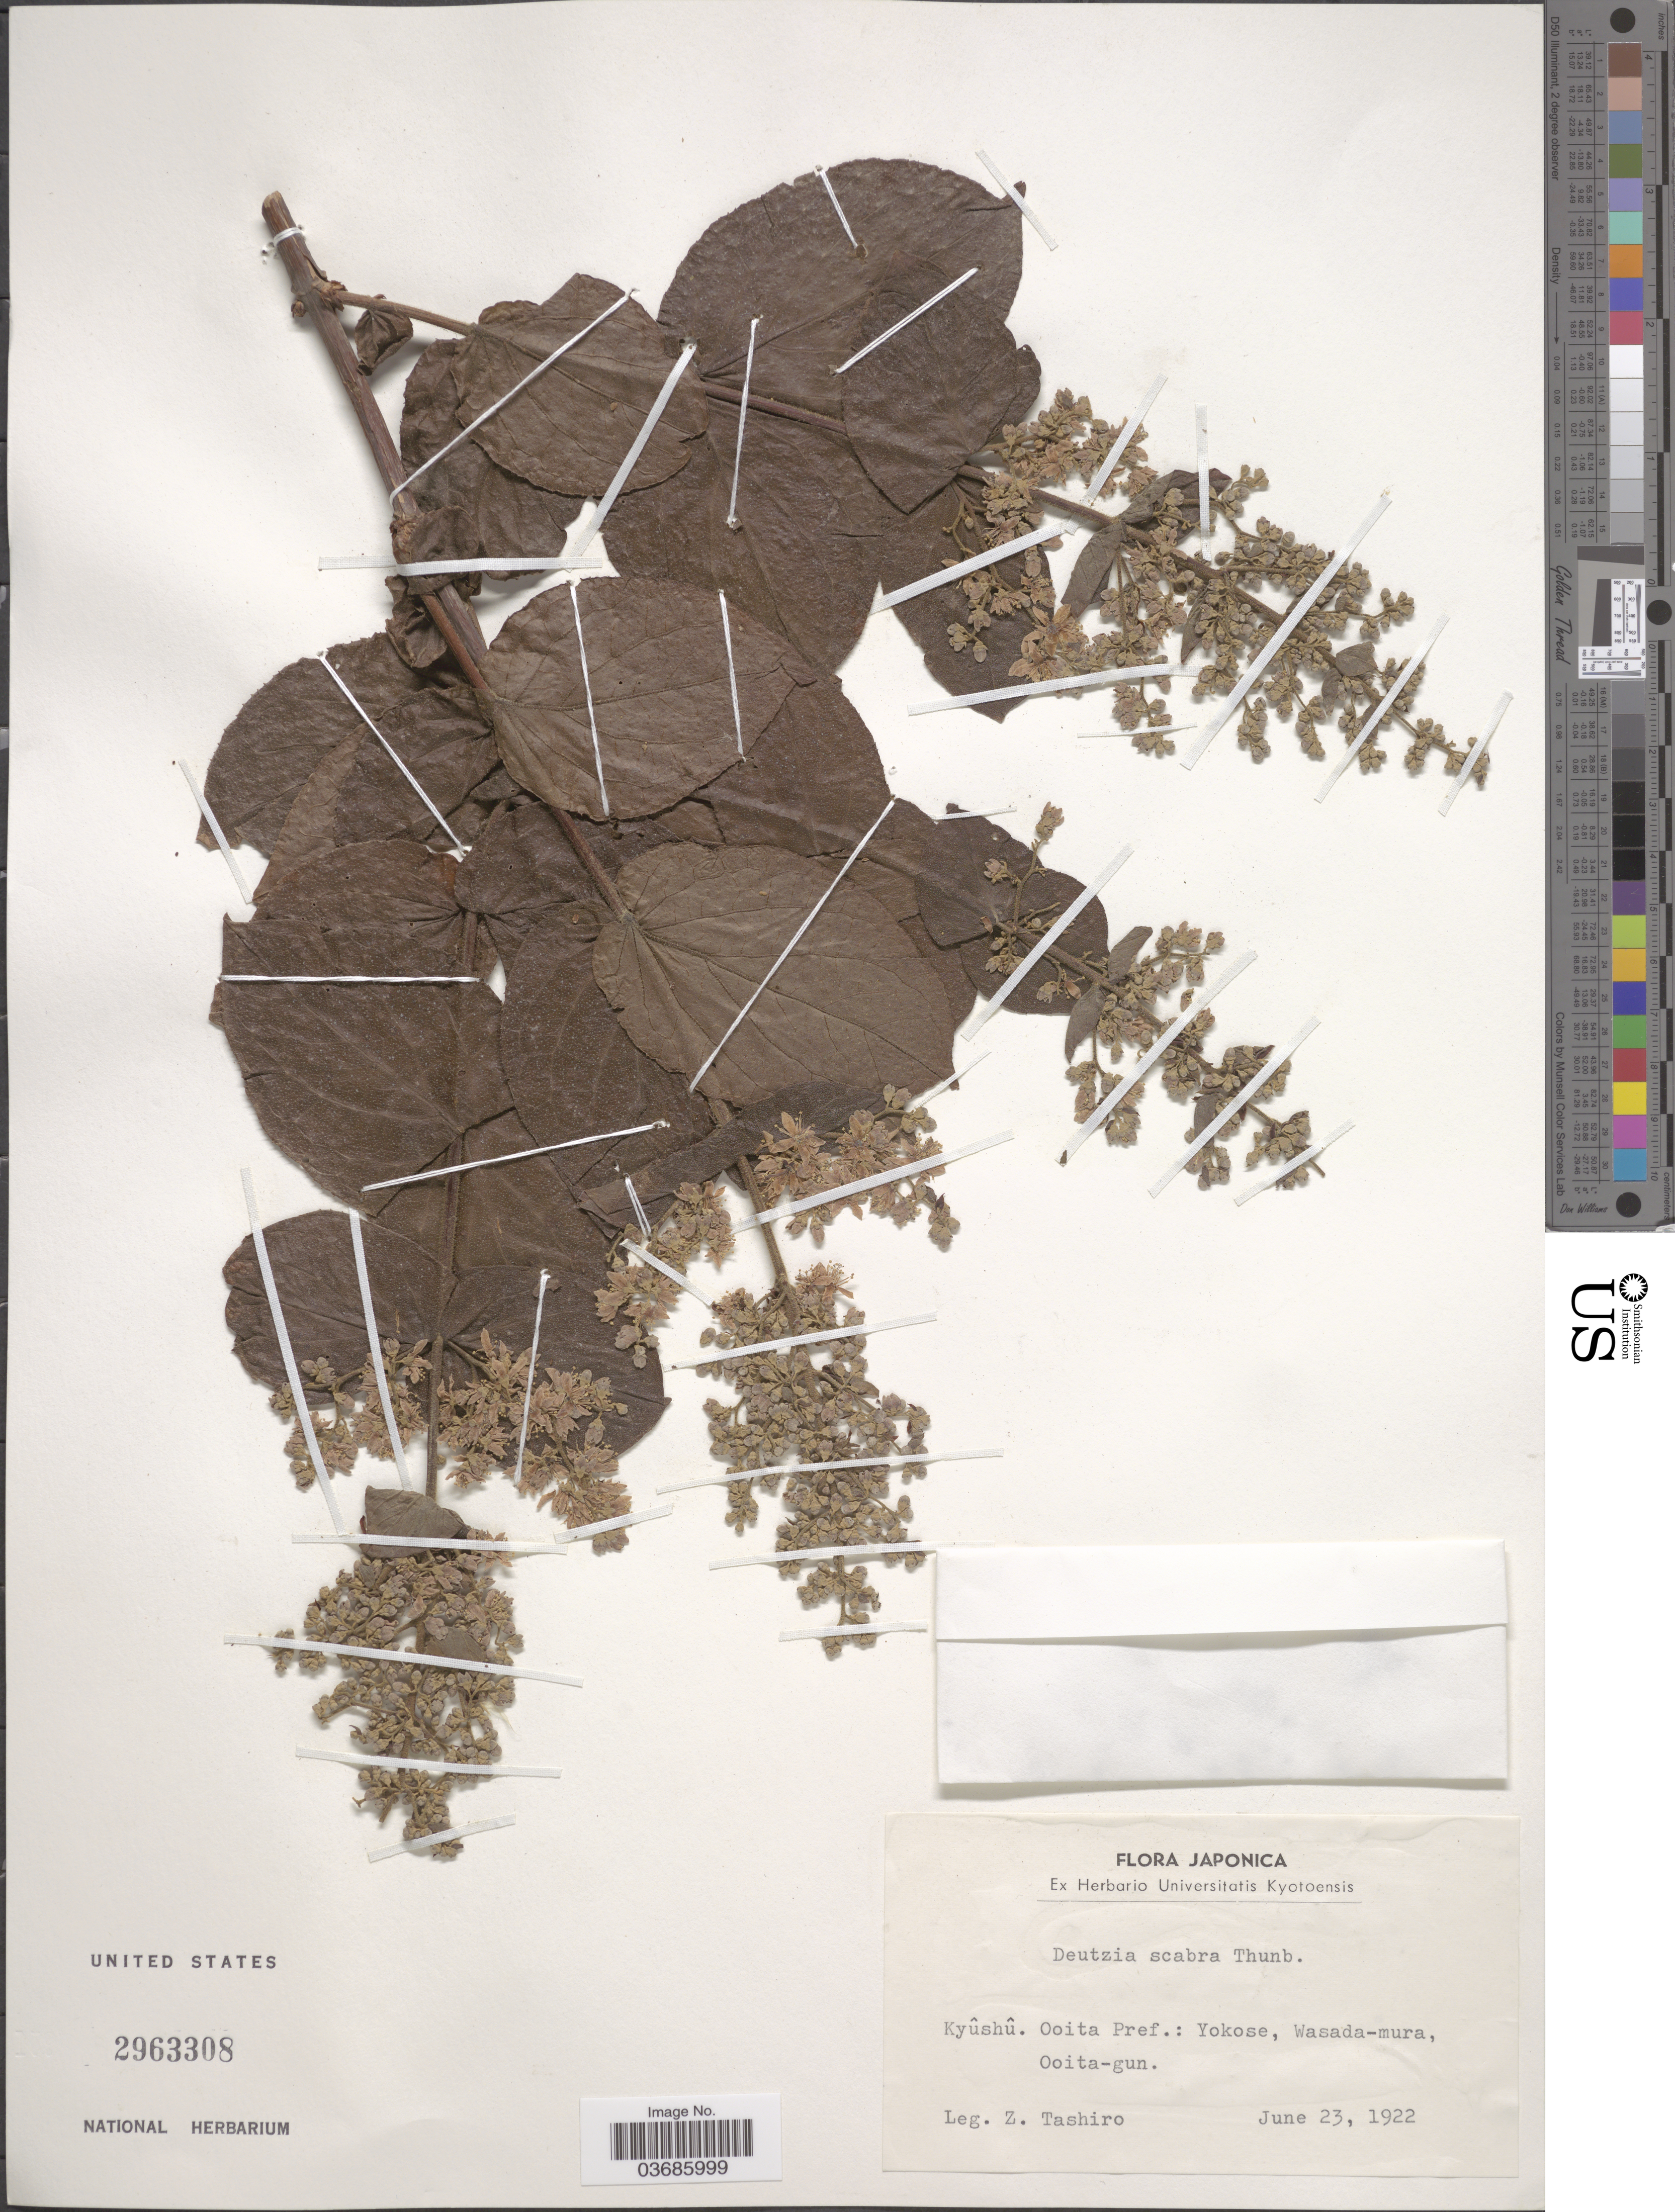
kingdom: Plantae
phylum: Tracheophyta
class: Magnoliopsida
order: Cornales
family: Hydrangeaceae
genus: Deutzia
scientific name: Deutzia scabra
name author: Thunb.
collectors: Z. Tashiro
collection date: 1922-06-23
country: Japan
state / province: Oita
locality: Kyûshû. Ooita Pref.: Yokose, Wasada-mura, Ooita-gun.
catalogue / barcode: US 2963308